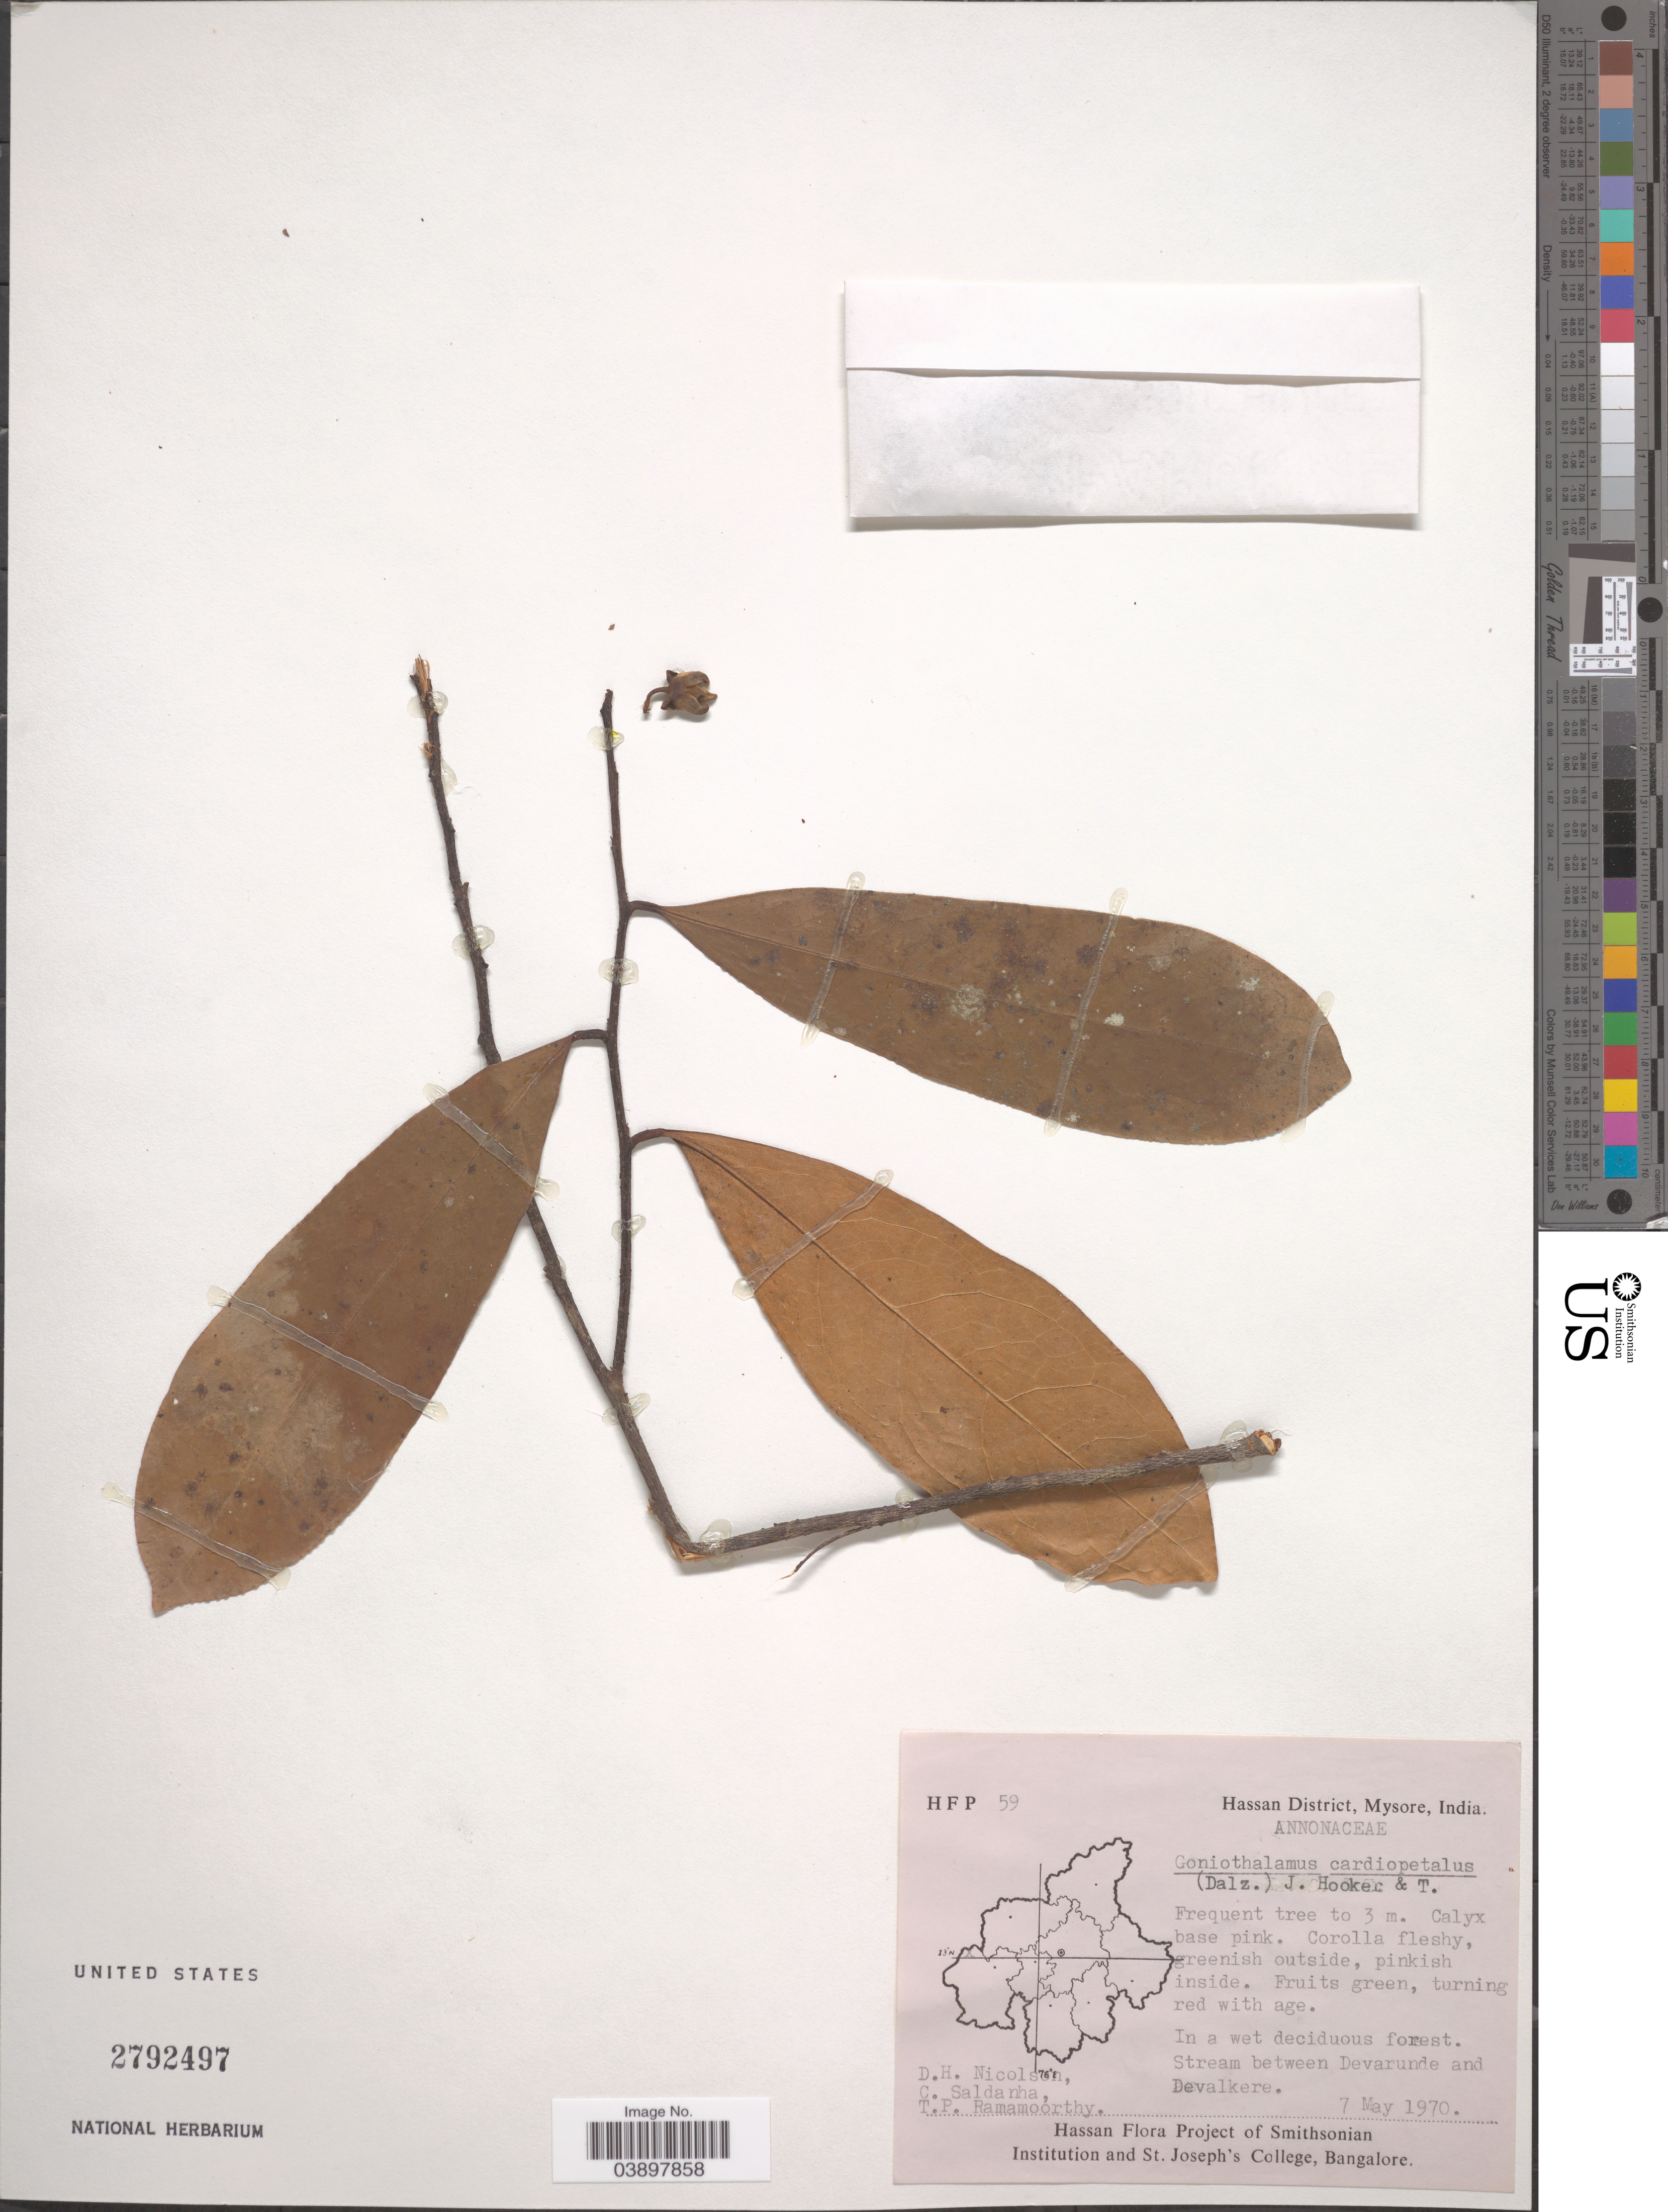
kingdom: Plantae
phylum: Tracheophyta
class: Magnoliopsida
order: Magnoliales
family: Annonaceae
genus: Goniothalamus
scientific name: Goniothalamus cardiopetalus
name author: Hook. f. & Thomson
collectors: D. H. Nicolson, C. Saldanha & T. P. Ramamoorthy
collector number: HFP 59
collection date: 1970-05-07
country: India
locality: Hassan District, Mysore. Stream between Devarunde and Devalkere.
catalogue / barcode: US 2792497